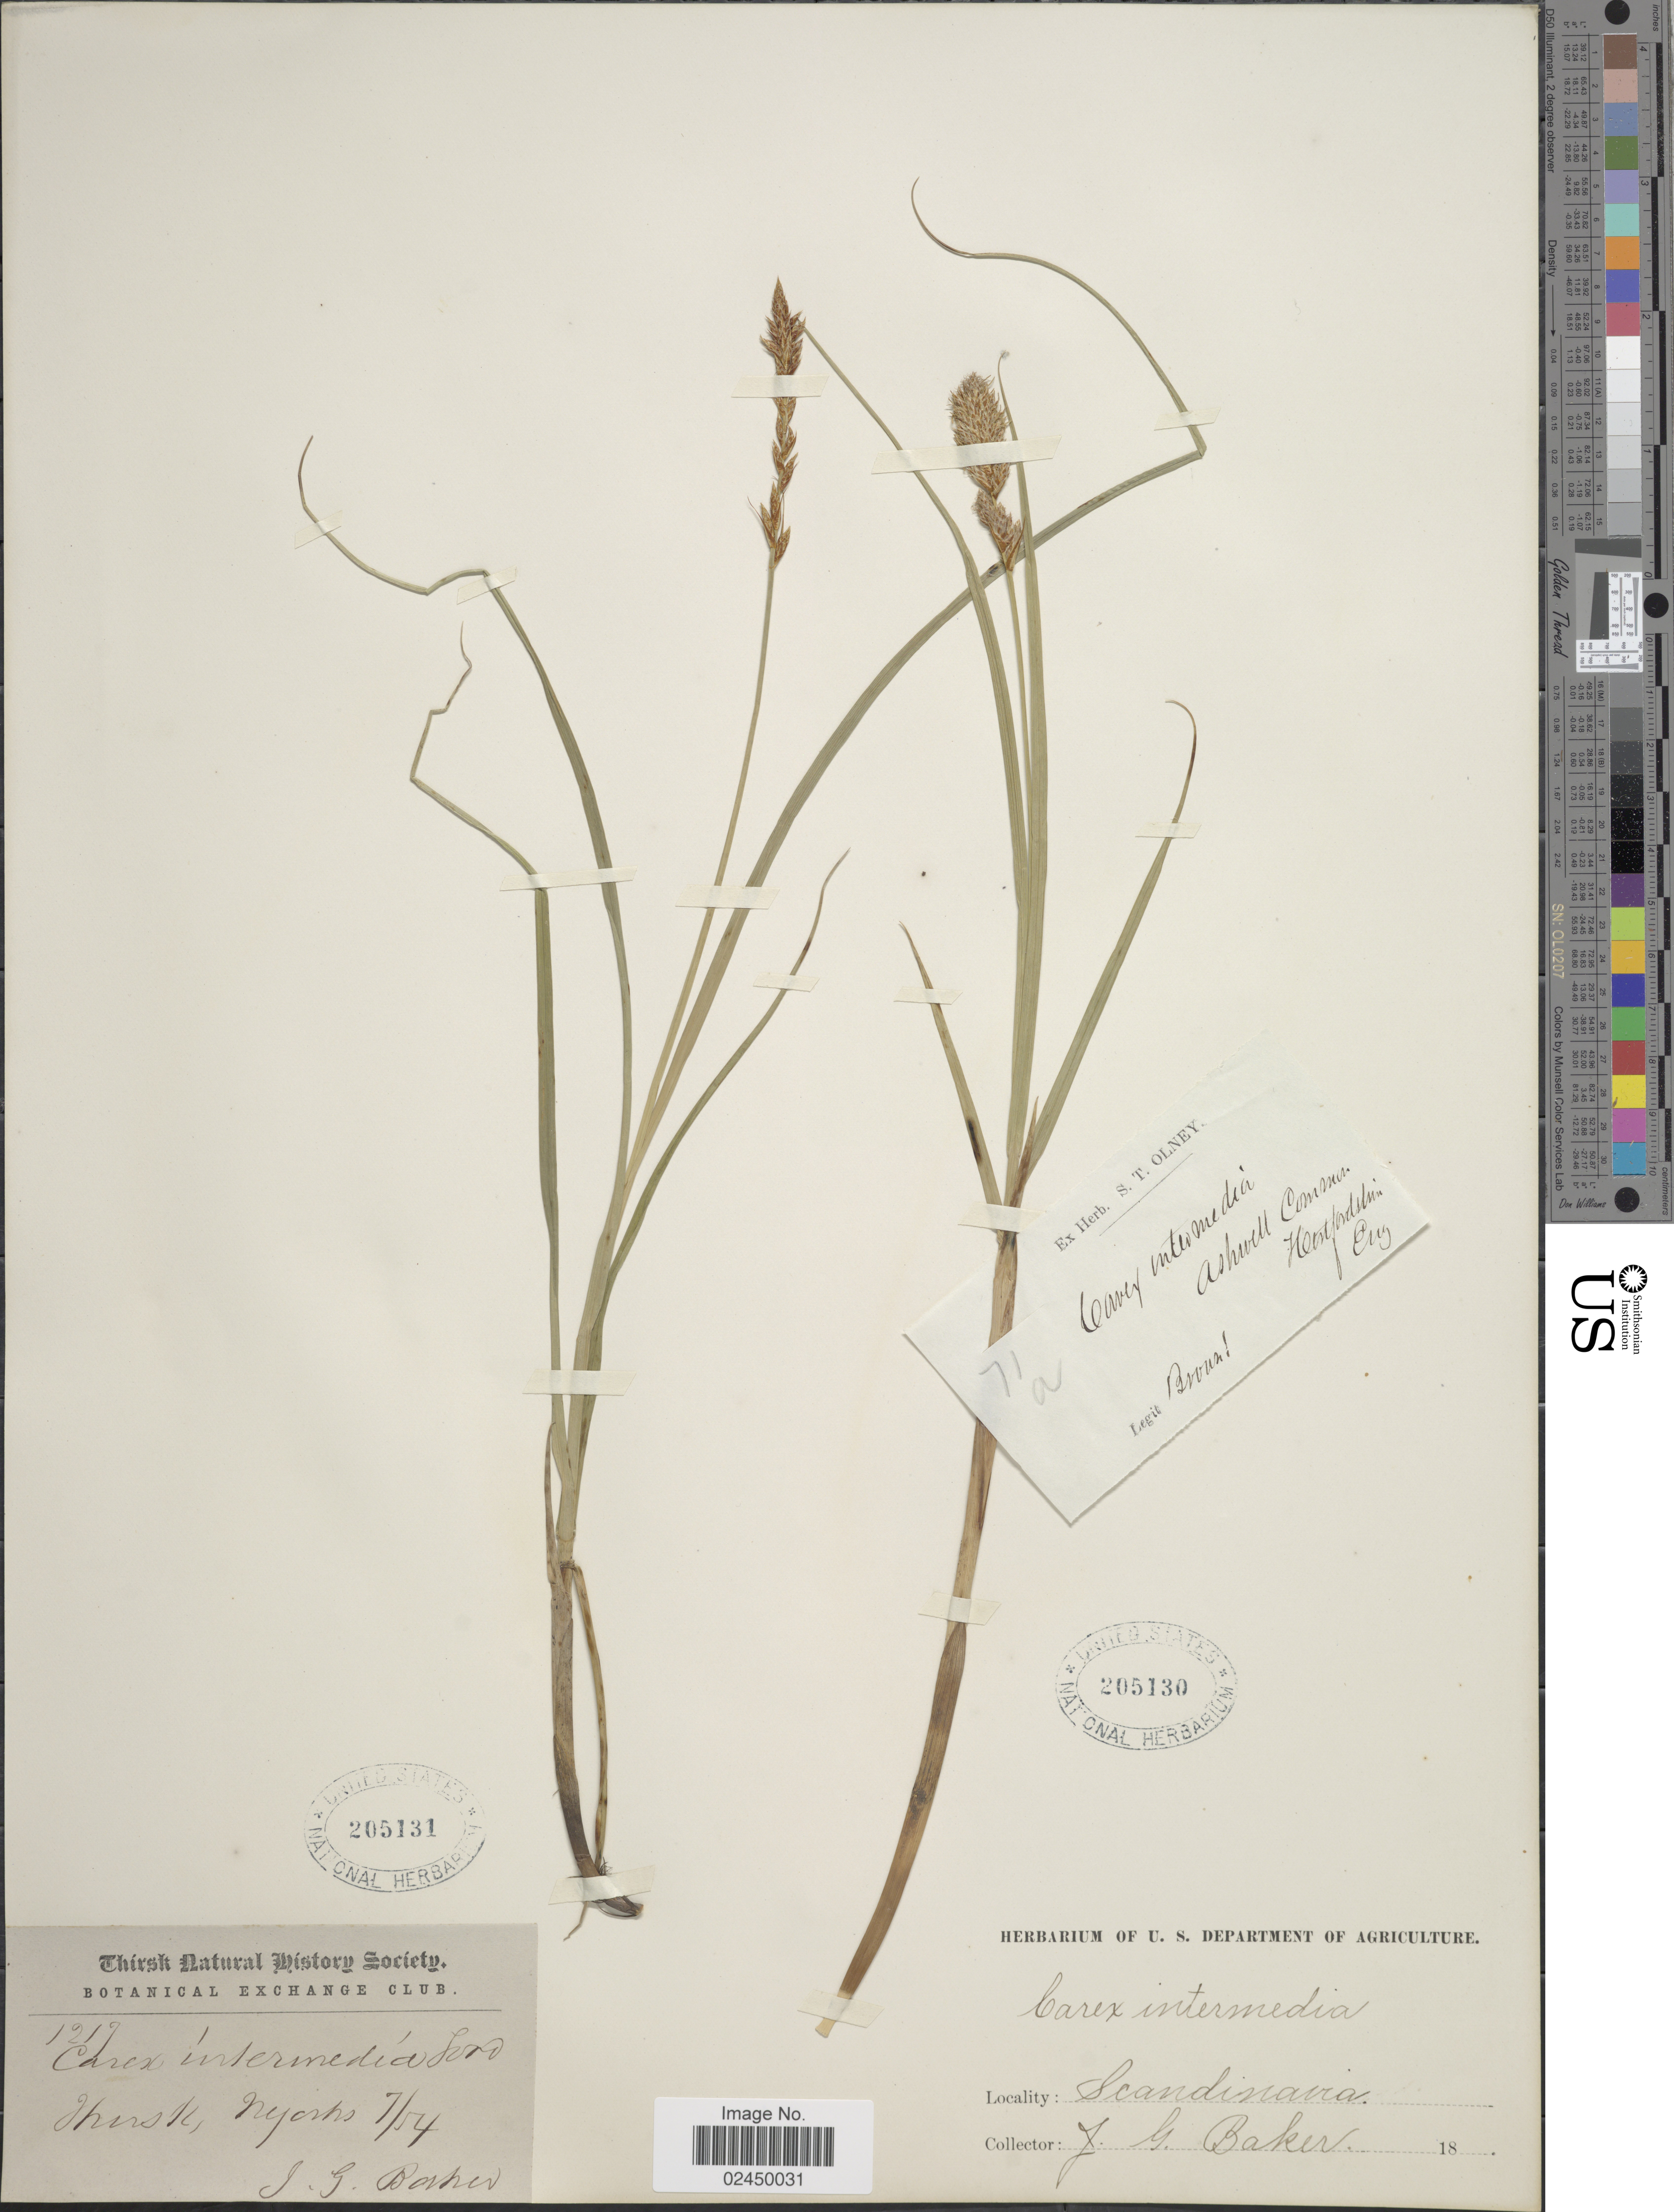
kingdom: Plantae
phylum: Tracheophyta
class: Liliopsida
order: Poales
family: Cyperaceae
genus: Carex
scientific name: Carex disticha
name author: Huds.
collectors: J. G. Baker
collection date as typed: Transcribed d/m/y: /7/54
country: United Kingdom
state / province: England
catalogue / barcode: US 205130